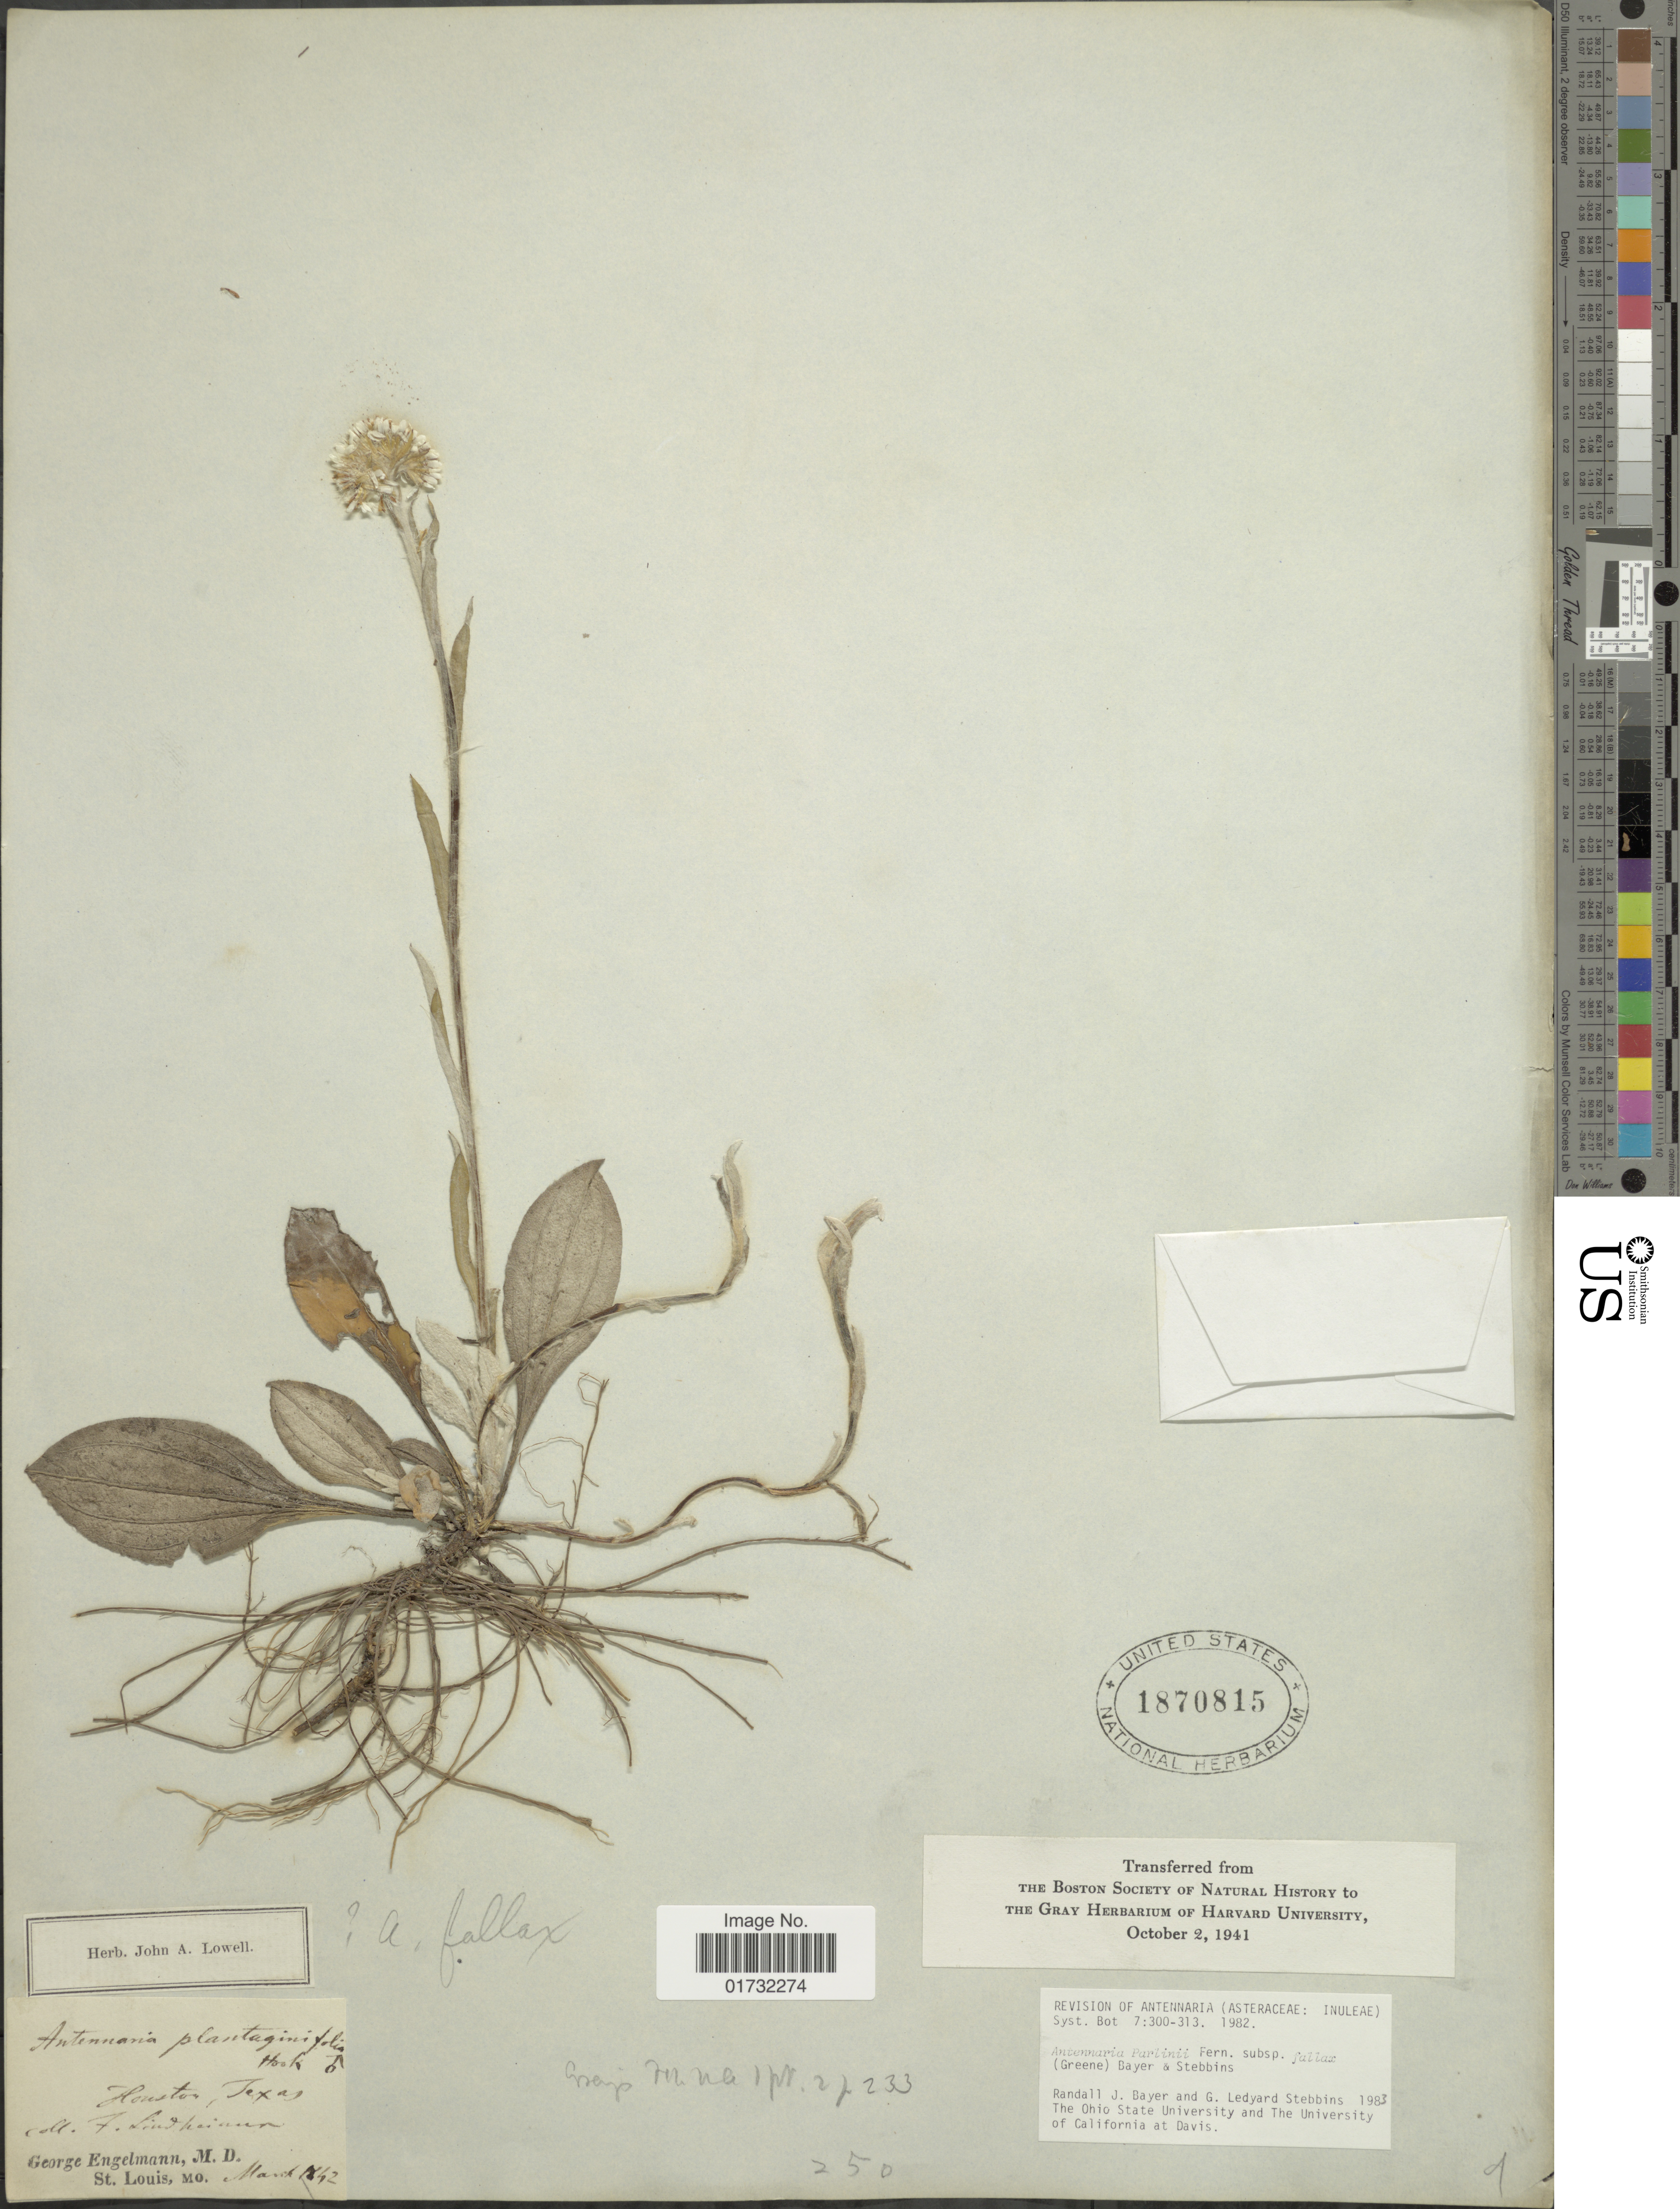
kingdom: Plantae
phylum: Tracheophyta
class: Magnoliopsida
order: Asterales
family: Asteraceae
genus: Antennaria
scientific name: Antennaria parlinii subsp. fallax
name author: (Greene) R.J. Bayer & Stebbins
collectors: F. Lindheimer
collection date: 1842-03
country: United States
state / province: Texas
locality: Houston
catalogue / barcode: US 1870815